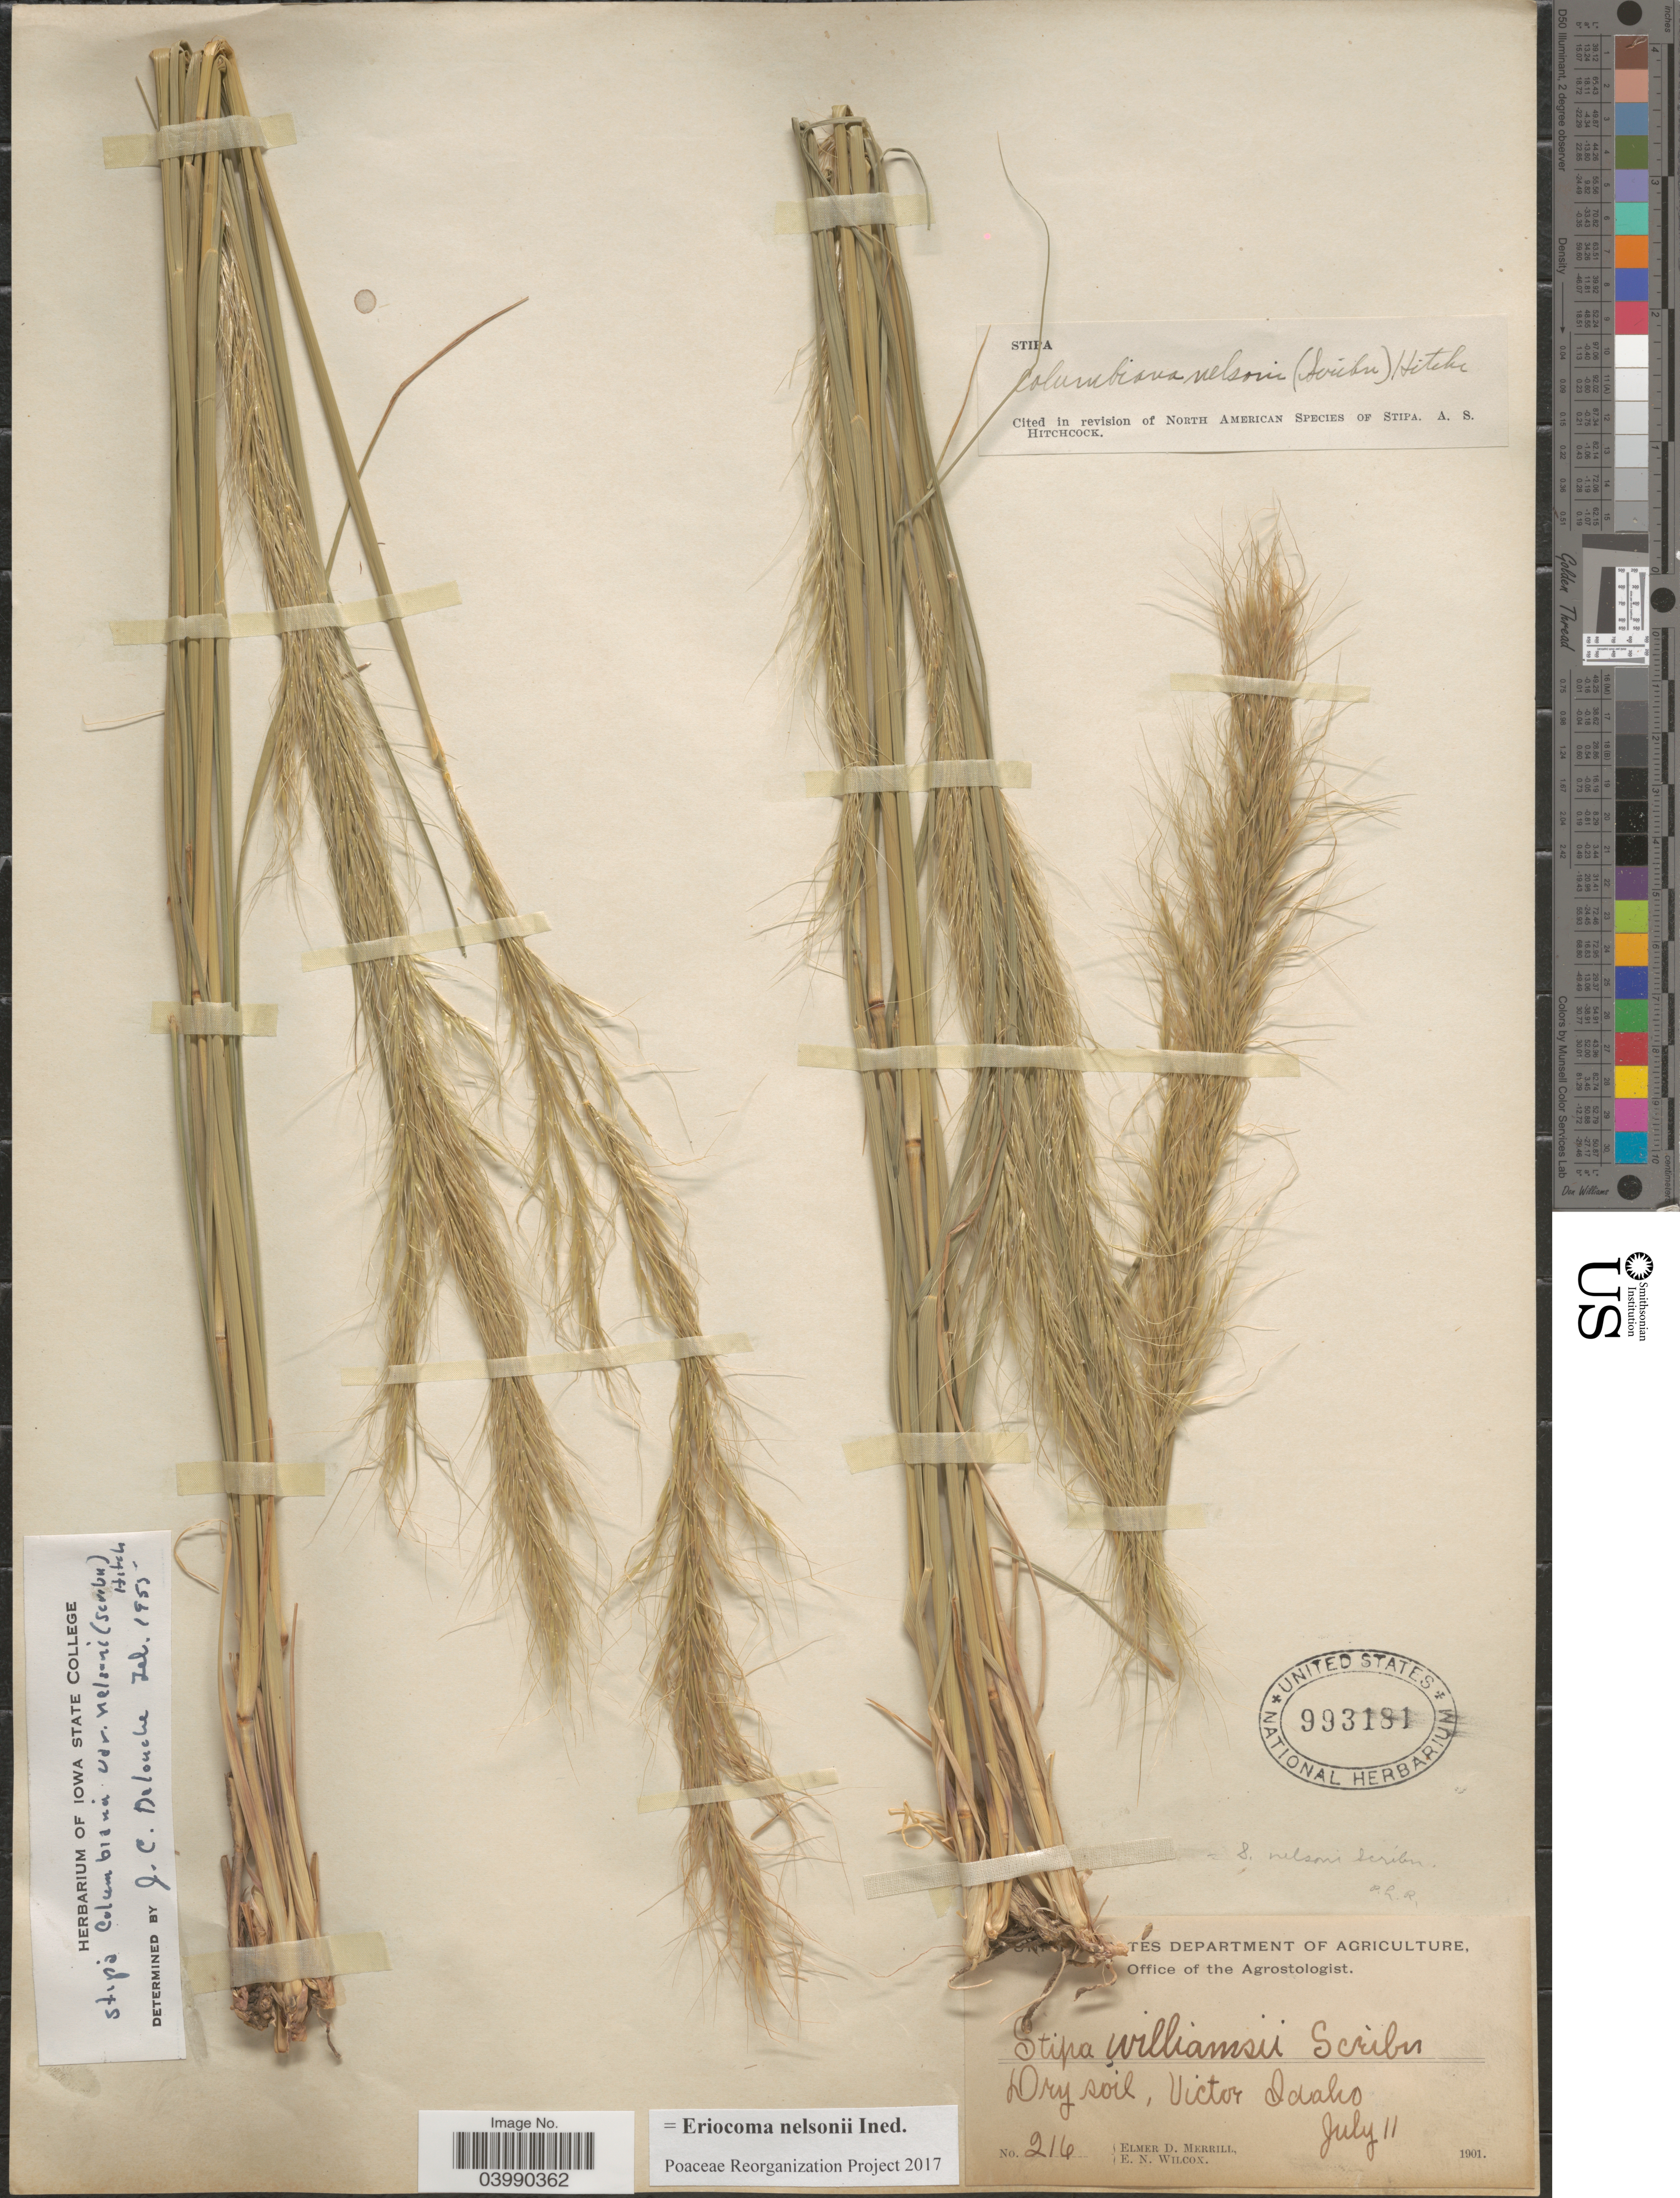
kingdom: Plantae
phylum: Tracheophyta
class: Liliopsida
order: Poales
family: Poaceae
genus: Eriocoma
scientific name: Eriocoma nelsonii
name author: (Scribn.) Romasch.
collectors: E. D. Merrill & E. Wilcox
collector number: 216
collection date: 1901-07-11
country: United States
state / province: Idaho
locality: Dry soil, Victor.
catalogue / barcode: US 993181